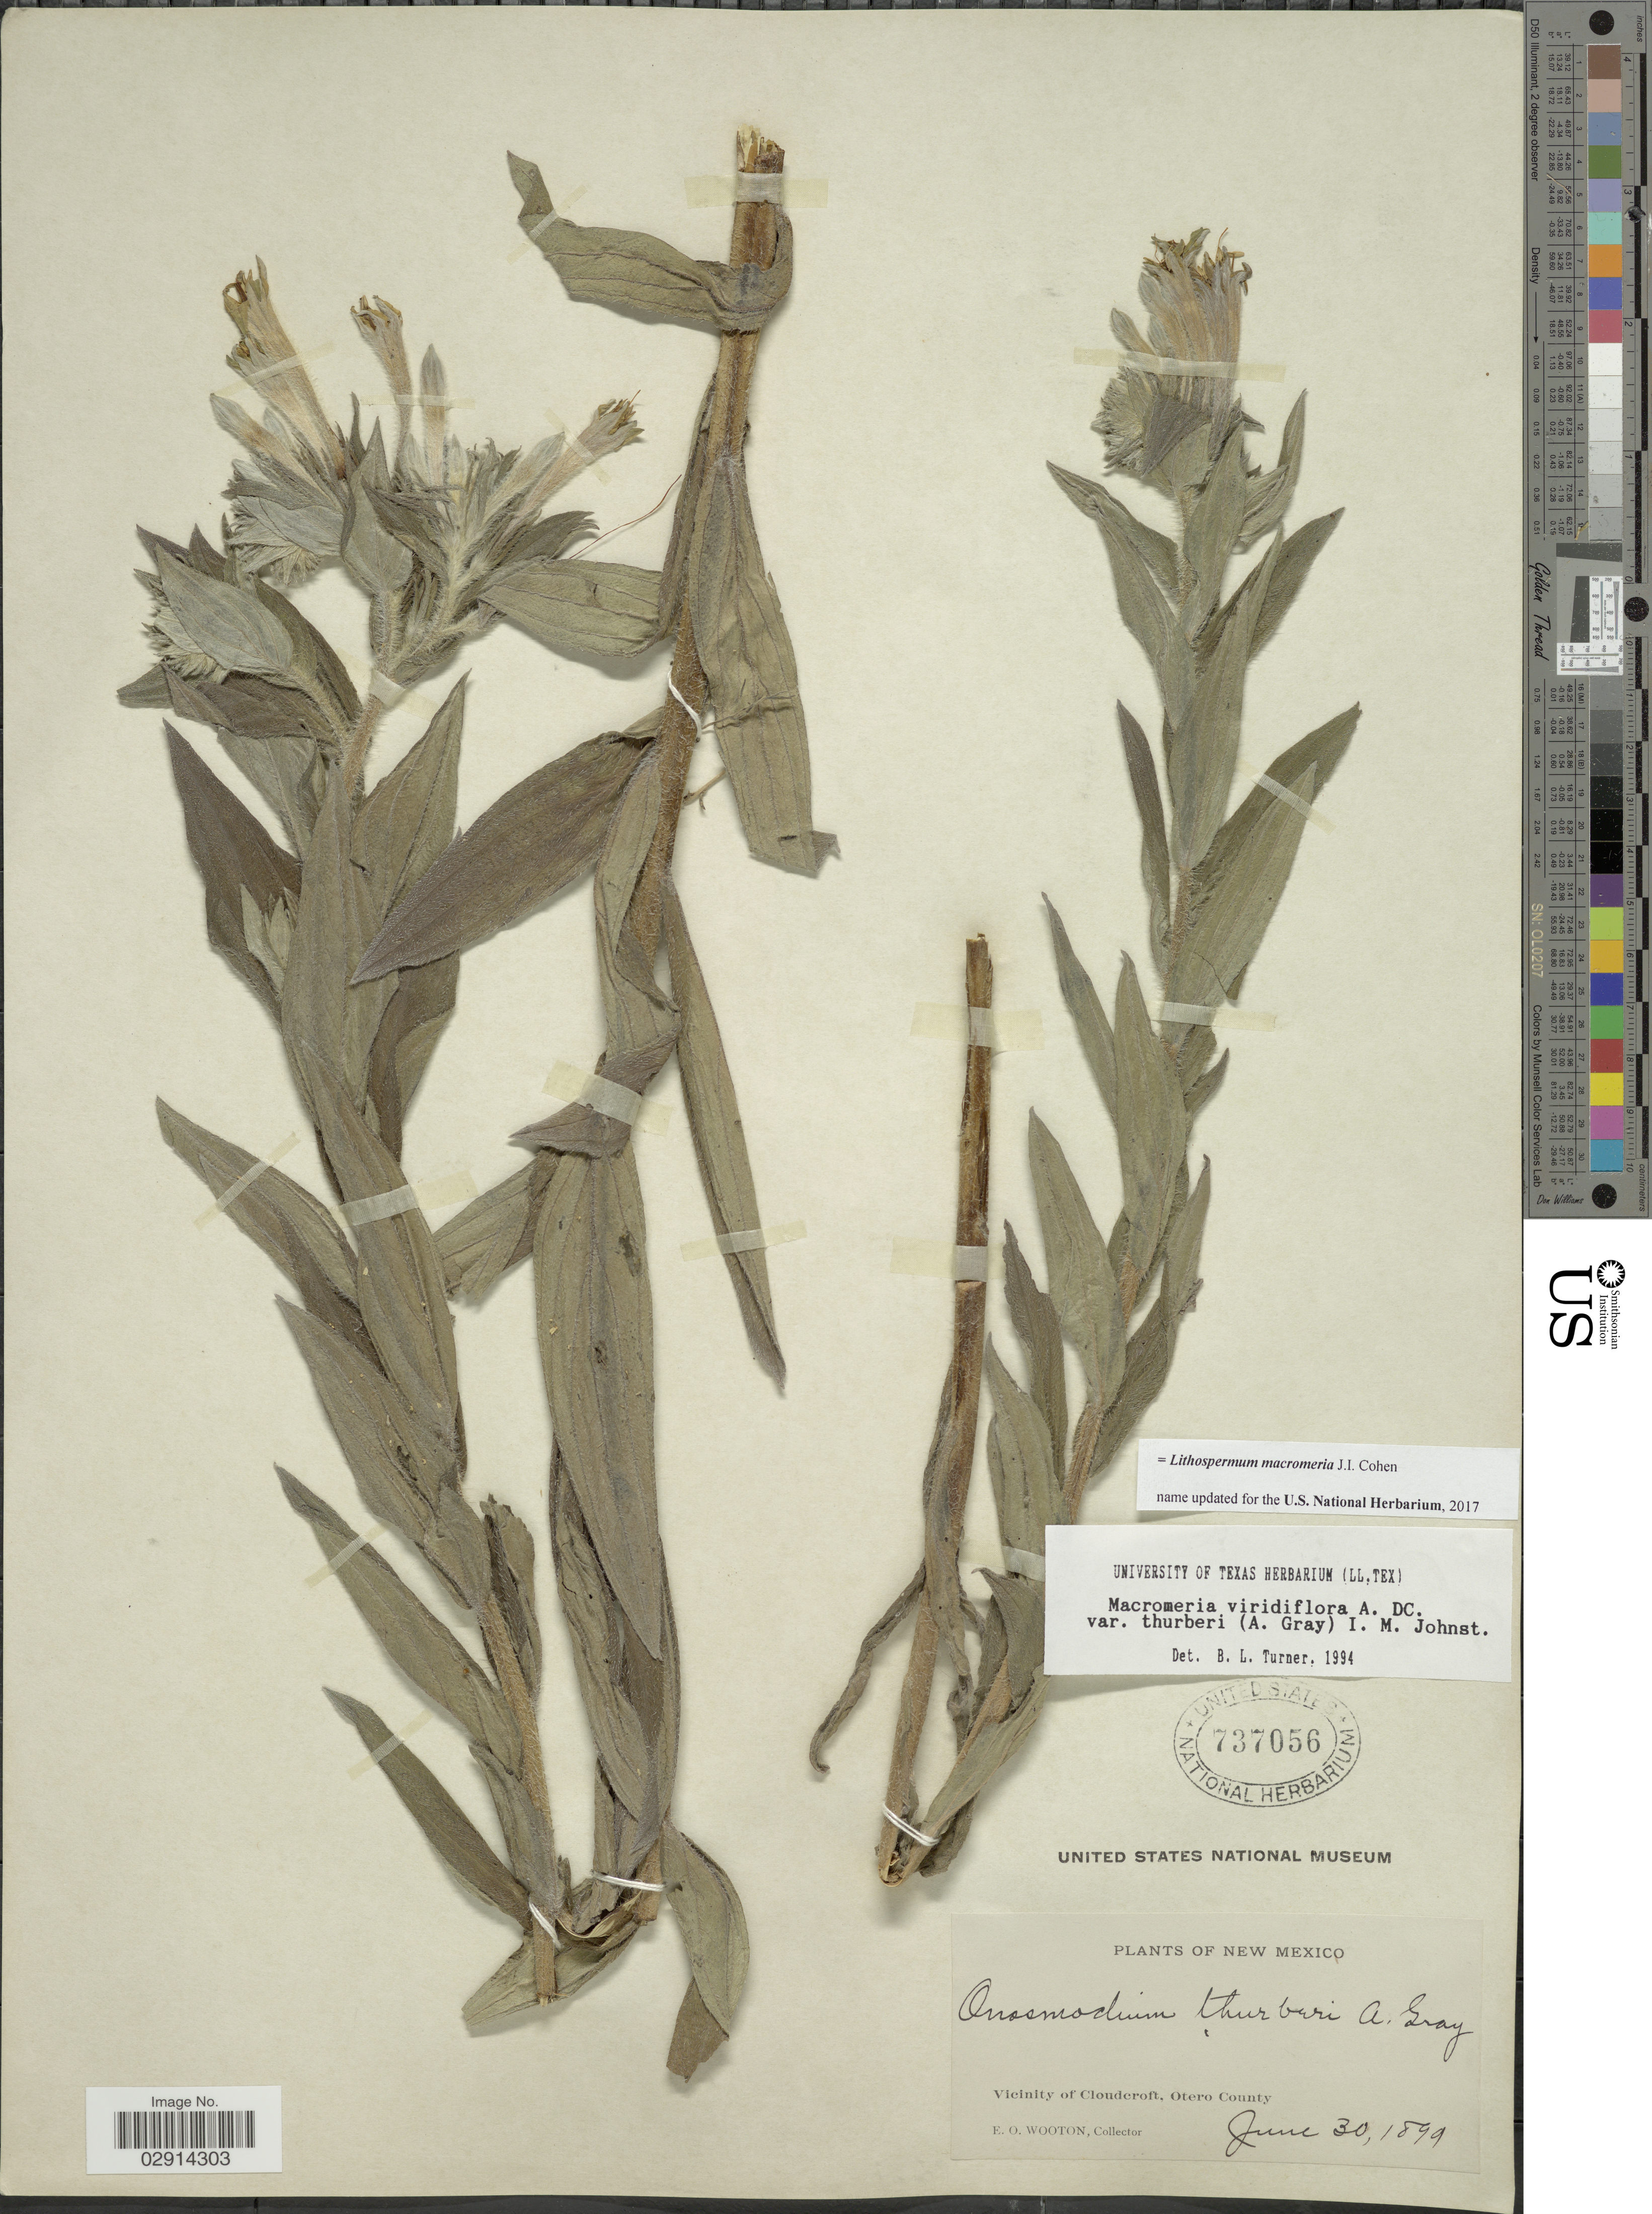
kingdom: Plantae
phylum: Tracheophyta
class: Magnoliopsida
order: Boraginales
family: Boraginaceae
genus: Lithospermum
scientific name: Lithospermum macromeria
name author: Cohen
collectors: E. O. Wooton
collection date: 1899-06-30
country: United States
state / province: New Mexico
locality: Vicinity of Cloudcroft, Otero County.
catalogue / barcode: US 737056